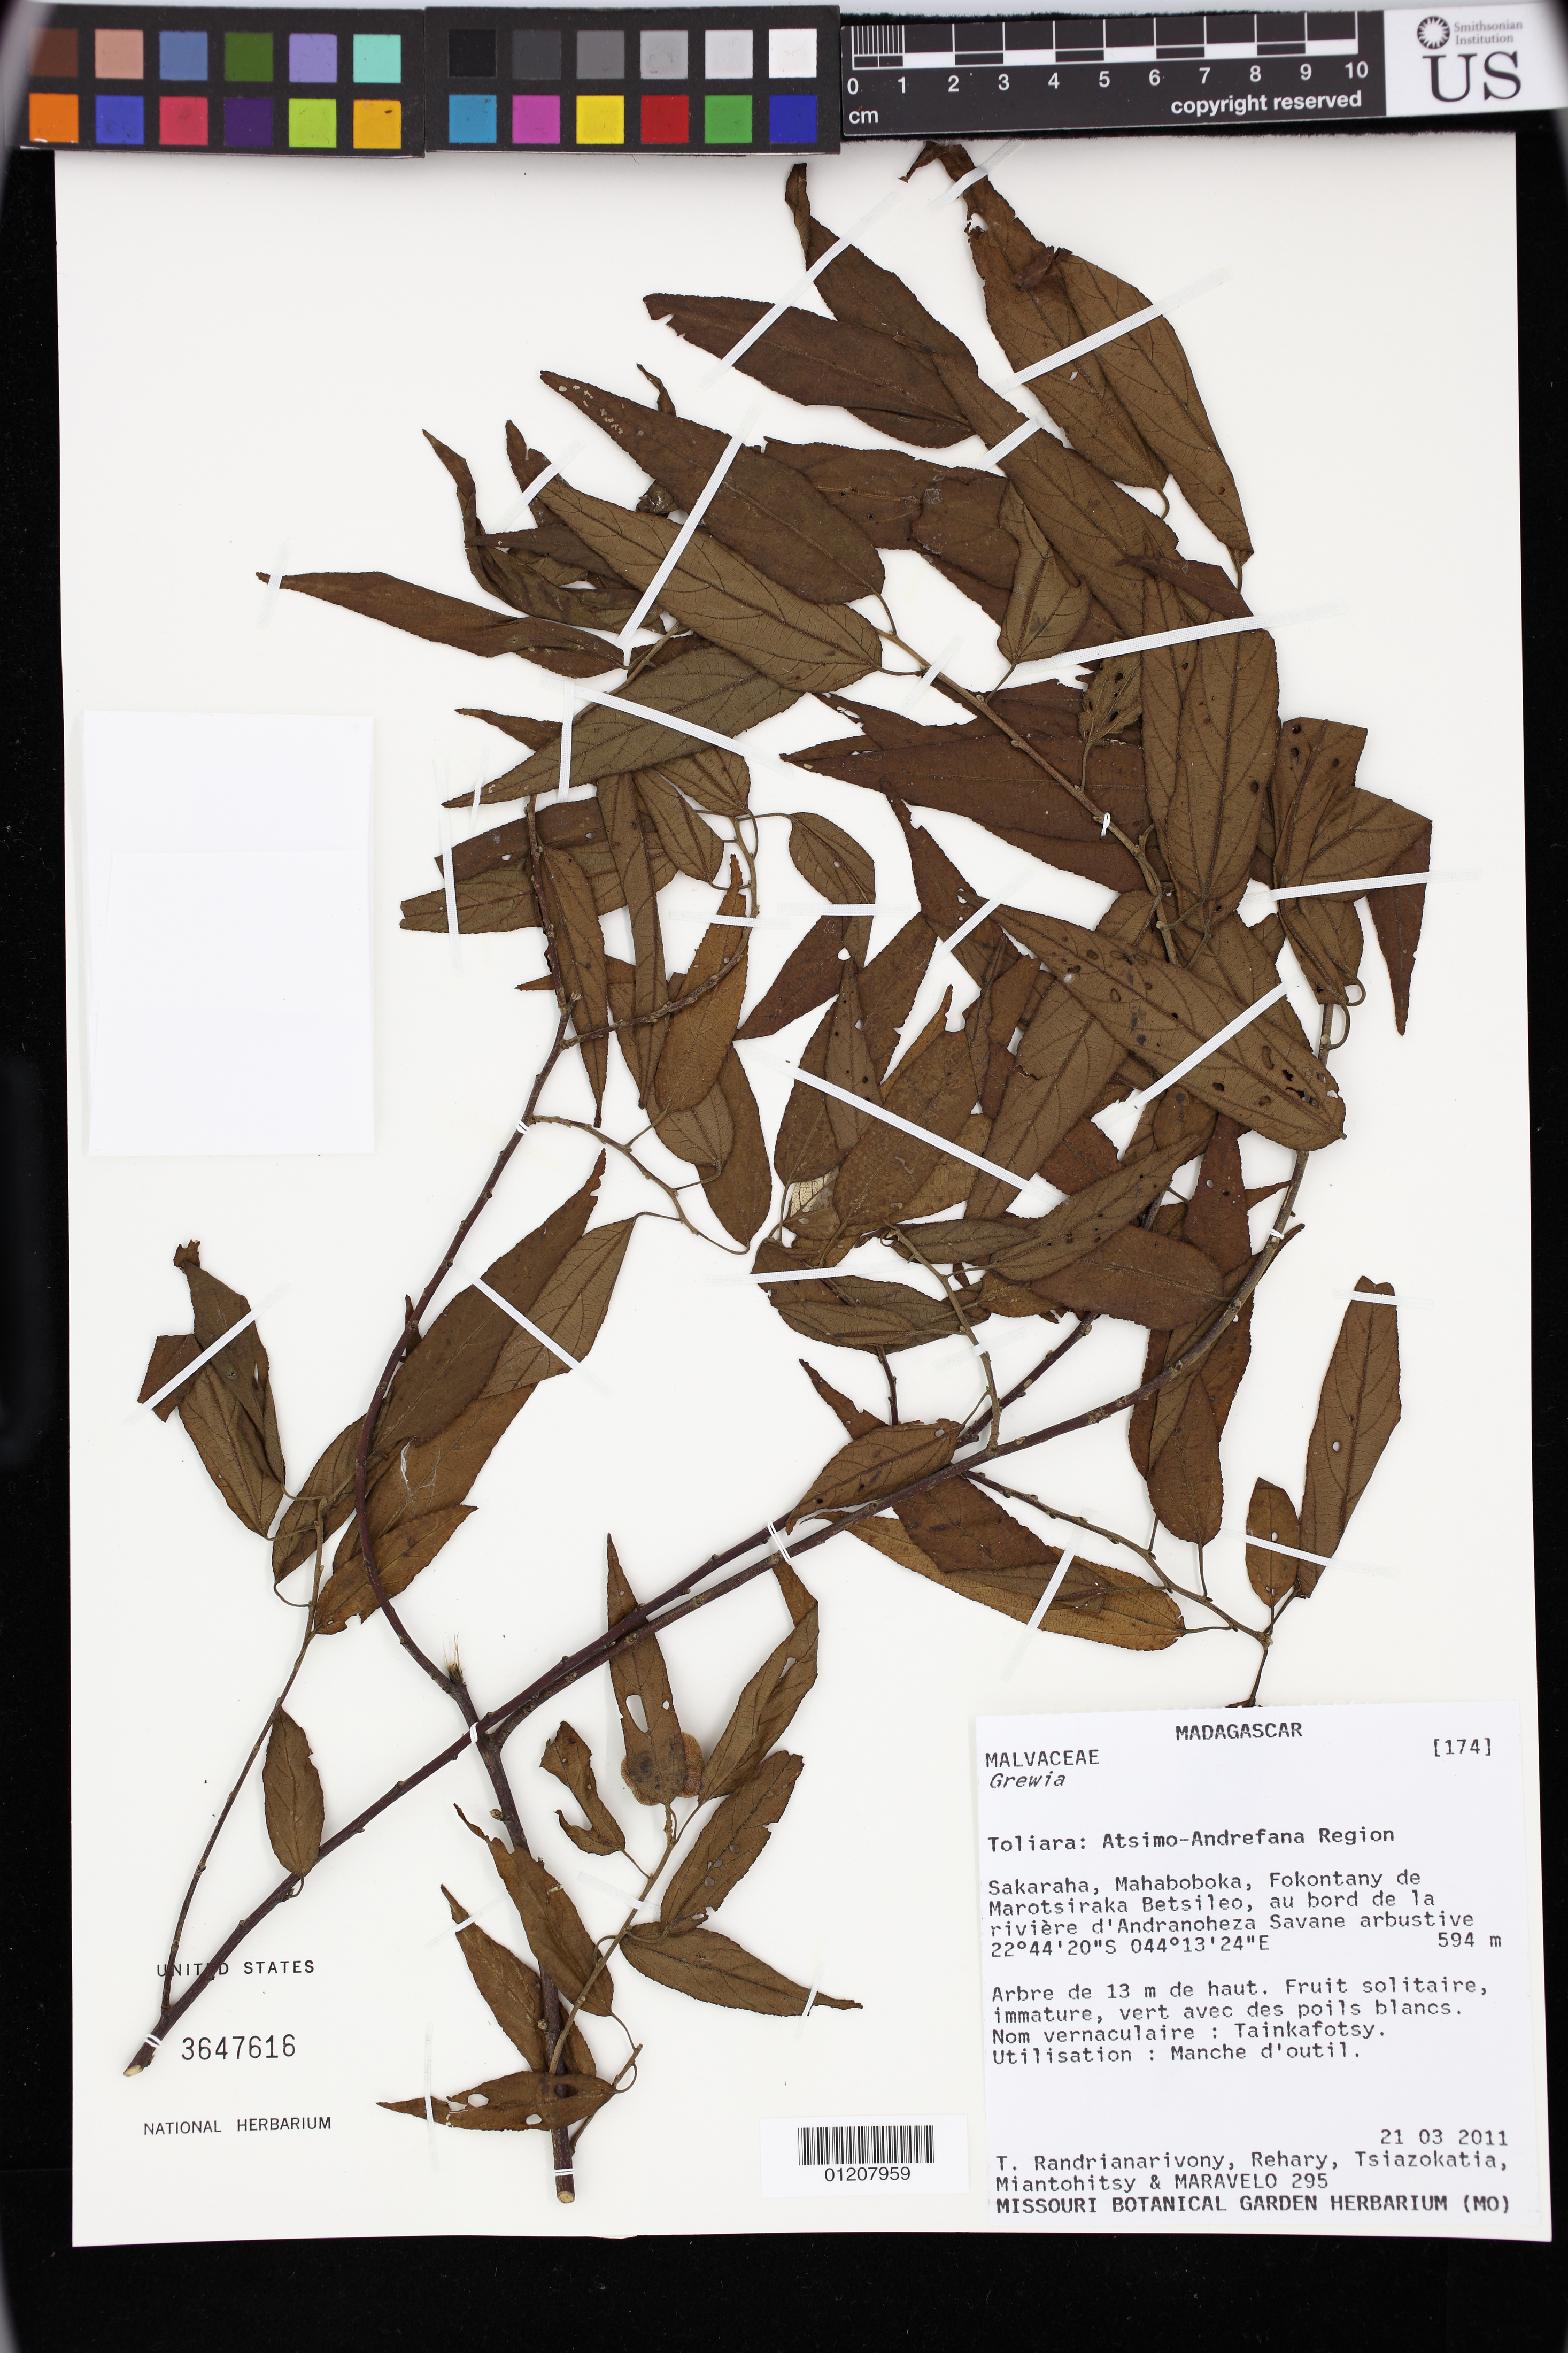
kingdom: Plantae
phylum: Tracheophyta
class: Magnoliopsida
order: Malvales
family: Malvaceae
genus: Grewia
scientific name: Grewia barorum Capuron, ined.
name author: Capuron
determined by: Jourdain-Fievet, L.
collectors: T. Randrianarivony, Rehary, Tsiazokatia, M. Miantohitsy & Maravelo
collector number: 295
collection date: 2011-03-21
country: Madagascar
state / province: Atsimo-Andrefana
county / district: Sakaraha District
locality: Toliara: Atsomi-Andrfana Region. Sakaraha, Mahaboboka, Fokontany de Marotsiraka Betsileo, au bord de la riviere d'Andranoheza Savane arbustive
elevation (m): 594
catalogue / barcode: US 3647616